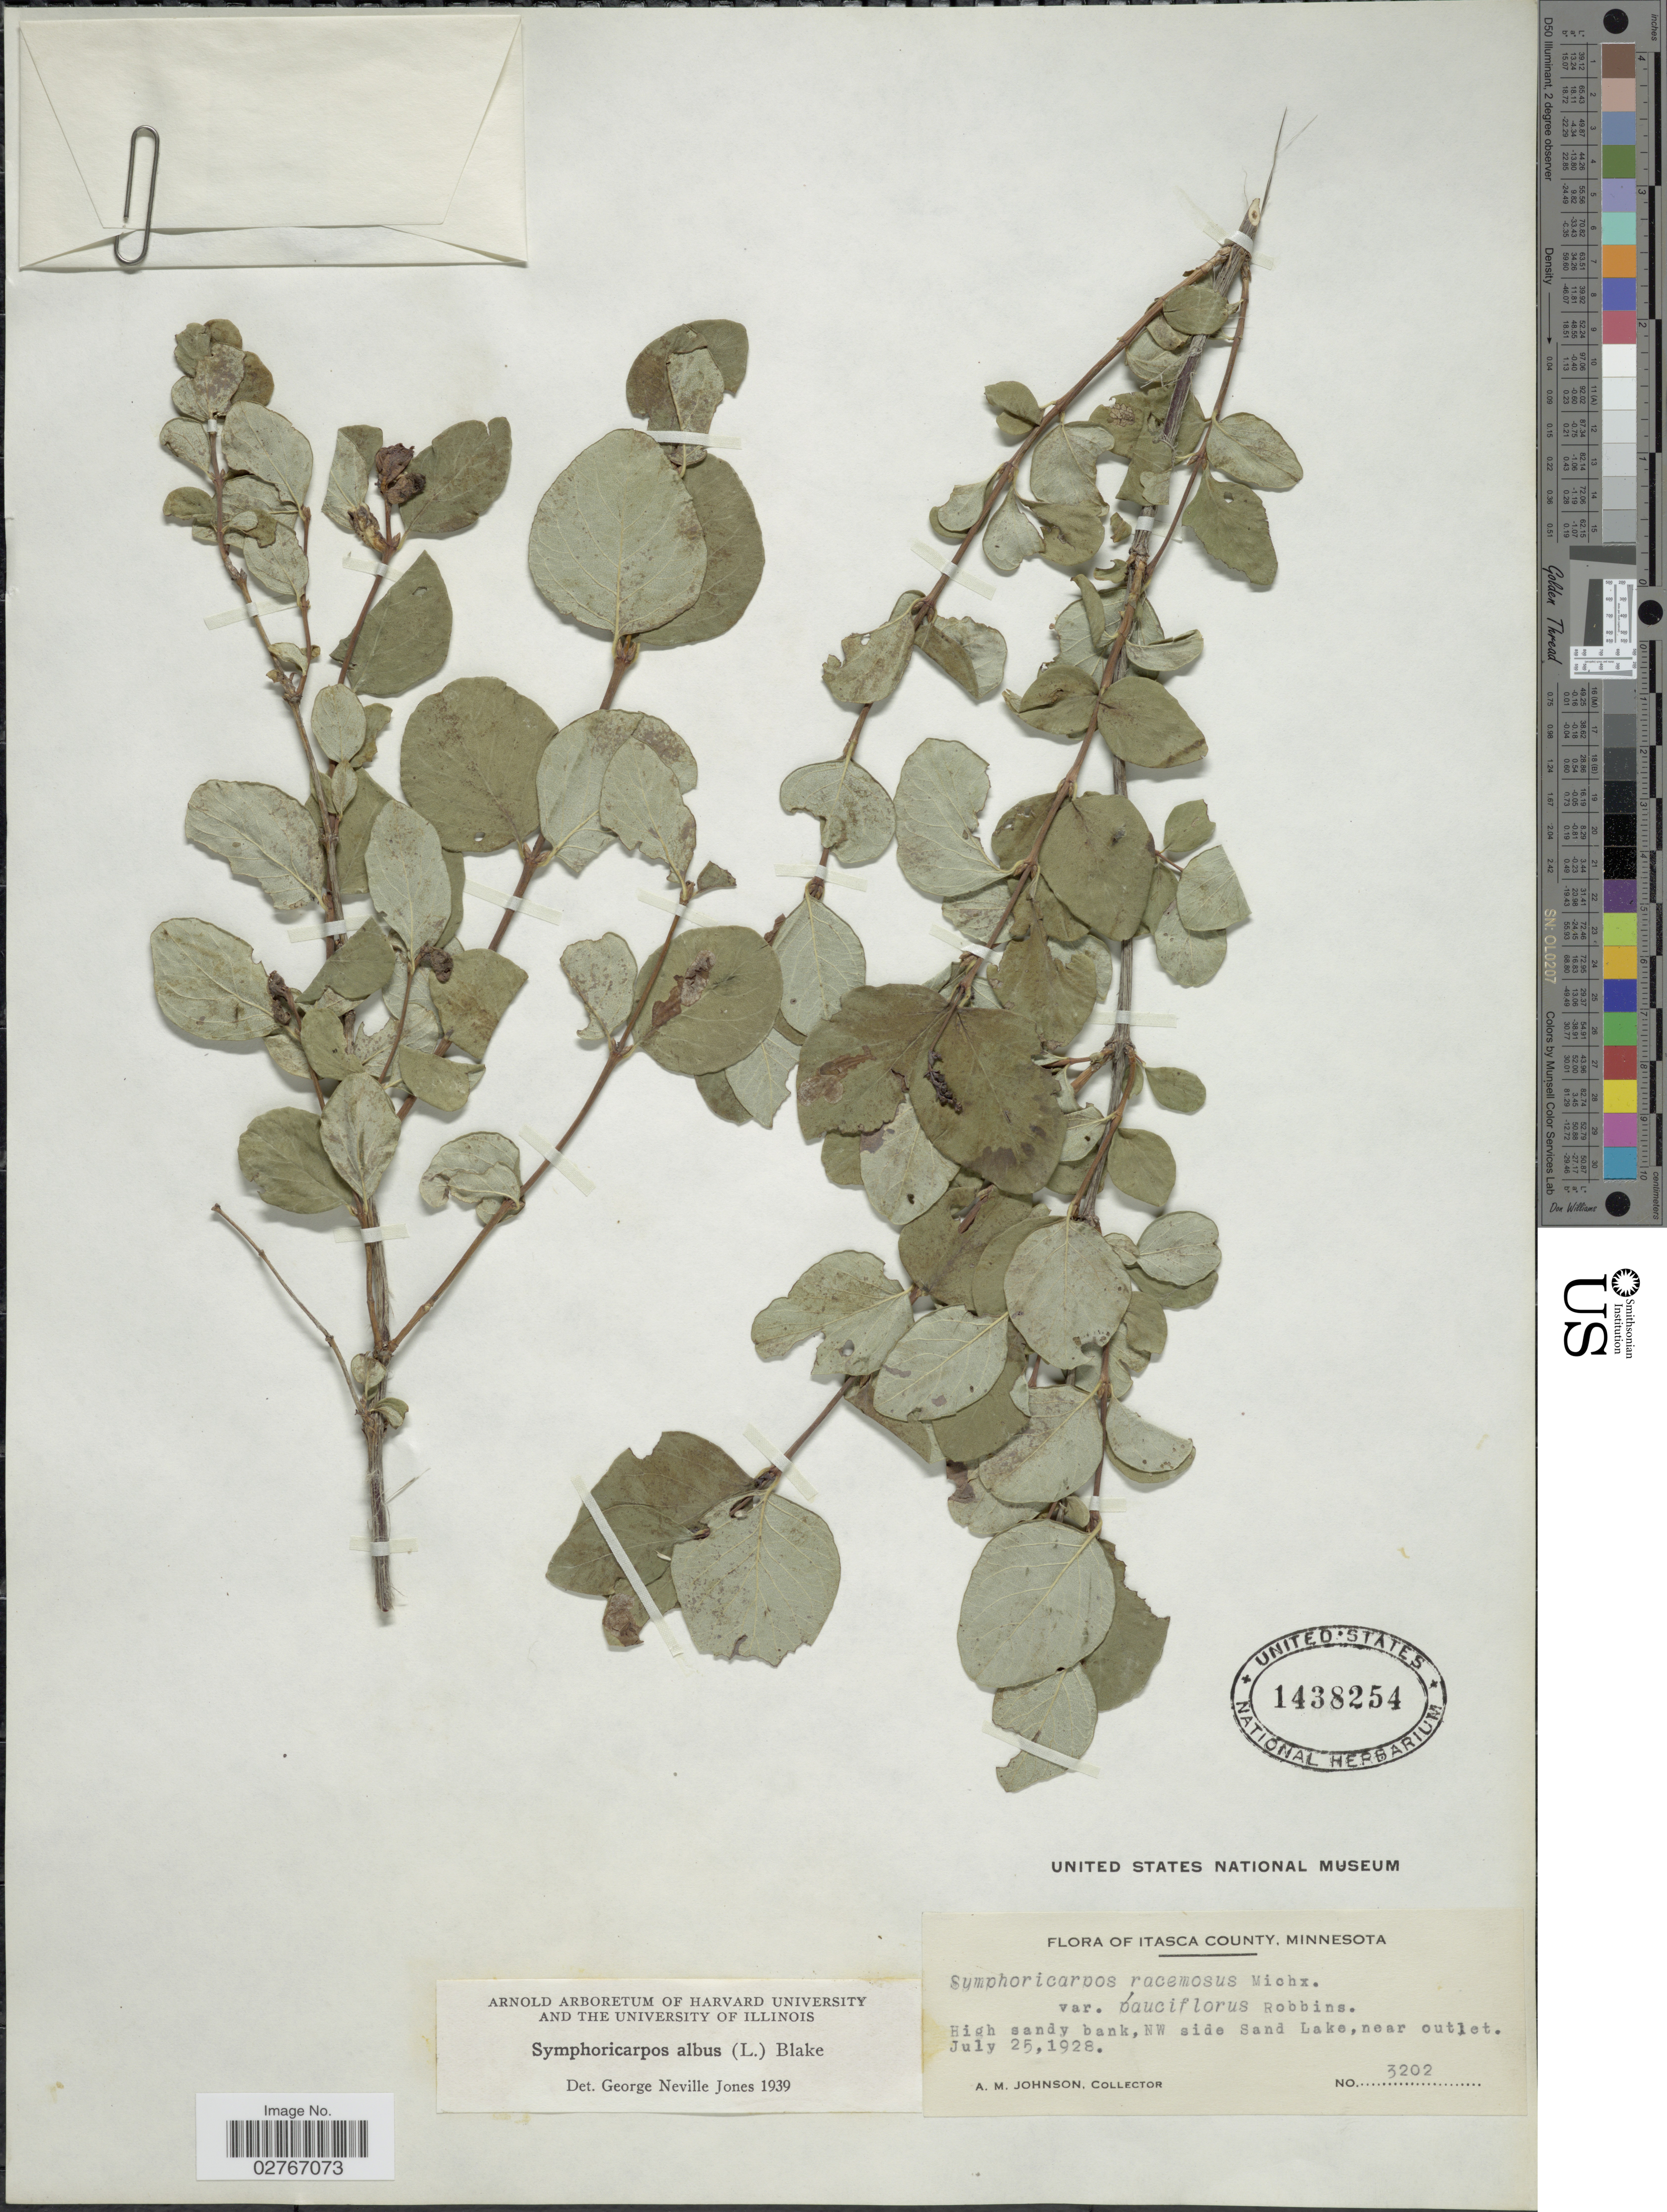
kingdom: Plantae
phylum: Tracheophyta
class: Magnoliopsida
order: Dipsacales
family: Caprifoliaceae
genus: Symphoricarpos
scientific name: Symphoricarpos albus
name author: (L.) S.F. Blake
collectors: A. M. Johnson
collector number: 3202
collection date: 1928-07-25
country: United States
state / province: Minnesota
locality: Itasca County, High sandy bank, NW side Sand Lake, near outlet.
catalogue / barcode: US 1438254